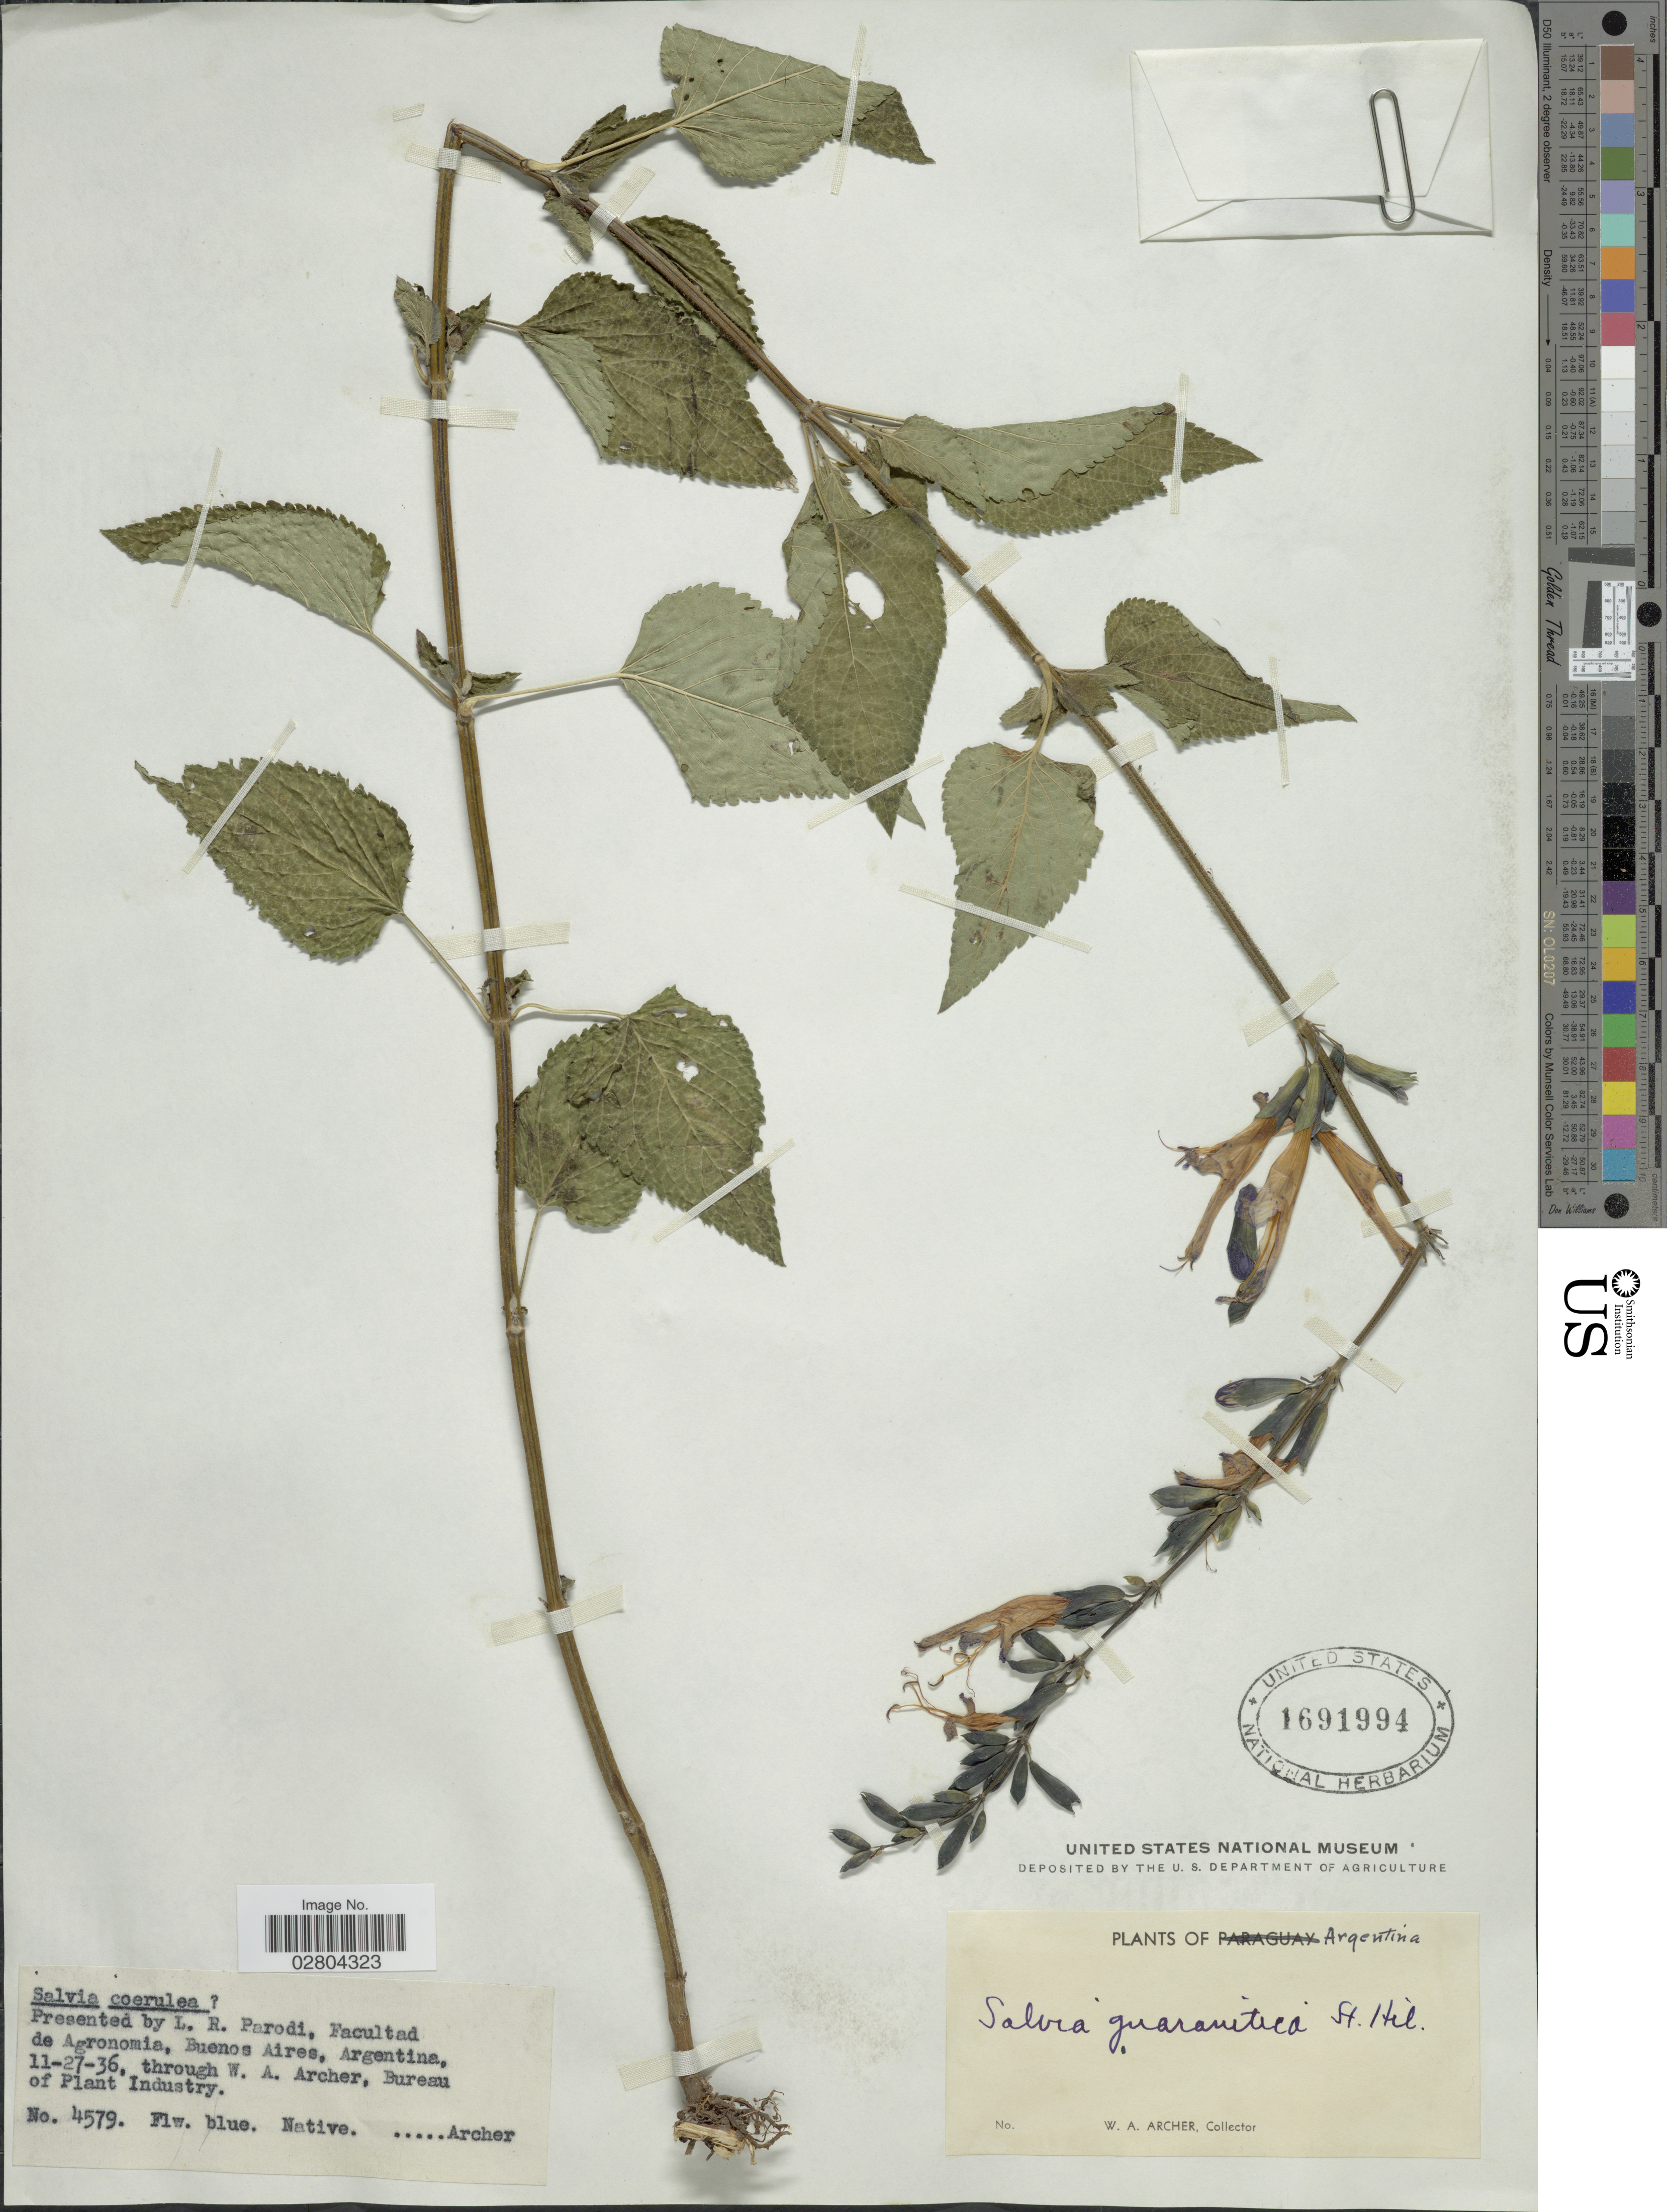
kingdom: Plantae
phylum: Tracheophyta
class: Magnoliopsida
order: Lamiales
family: Lamiaceae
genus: Salvia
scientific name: Salvia guaranitica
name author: A. St.-Hil. ex Benth.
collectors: W. A. Archer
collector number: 4579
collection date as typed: Transcribed d/m/y: 27/11/36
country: Argentina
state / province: Buenos Aires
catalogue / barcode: US 1691994